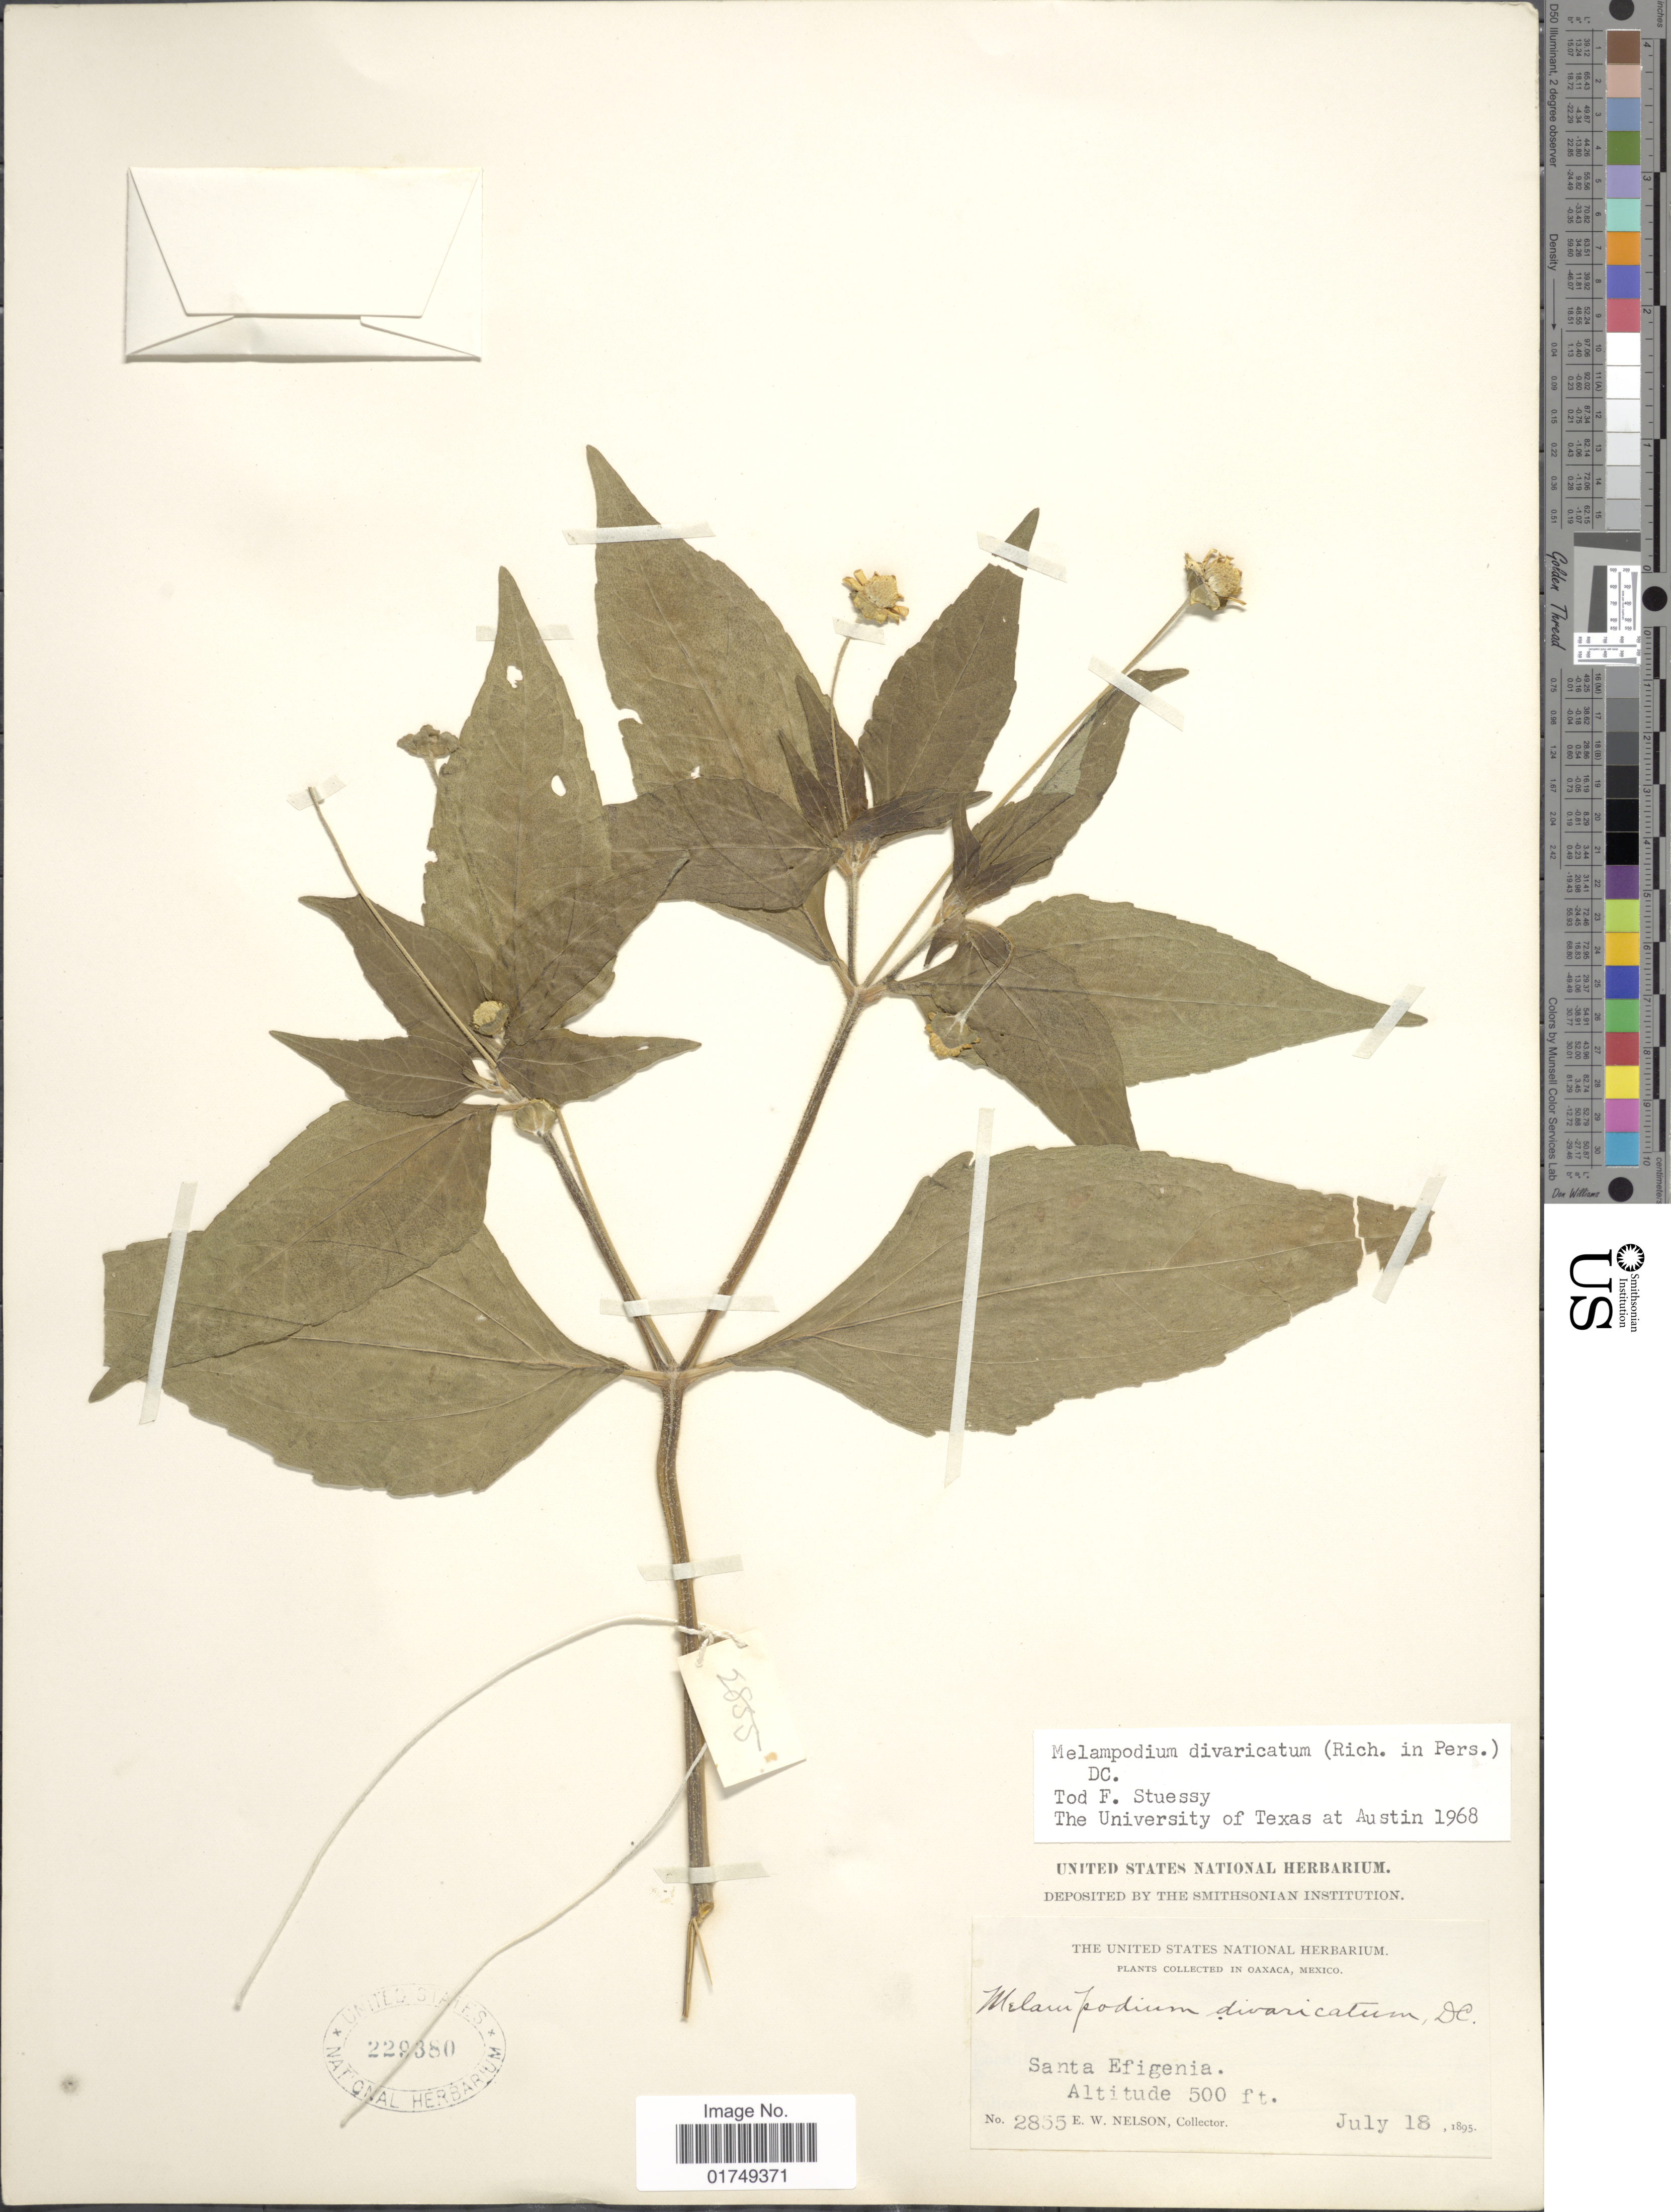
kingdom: Plantae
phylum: Tracheophyta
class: Magnoliopsida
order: Asterales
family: Asteraceae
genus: Melampodium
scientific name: Melampodium divaricatum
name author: (Rich.) DC.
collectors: E. W. Nelson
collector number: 2855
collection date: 1895-07-18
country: Mexico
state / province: Oaxaca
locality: Santa Efigenia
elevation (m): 152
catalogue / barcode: US 229380